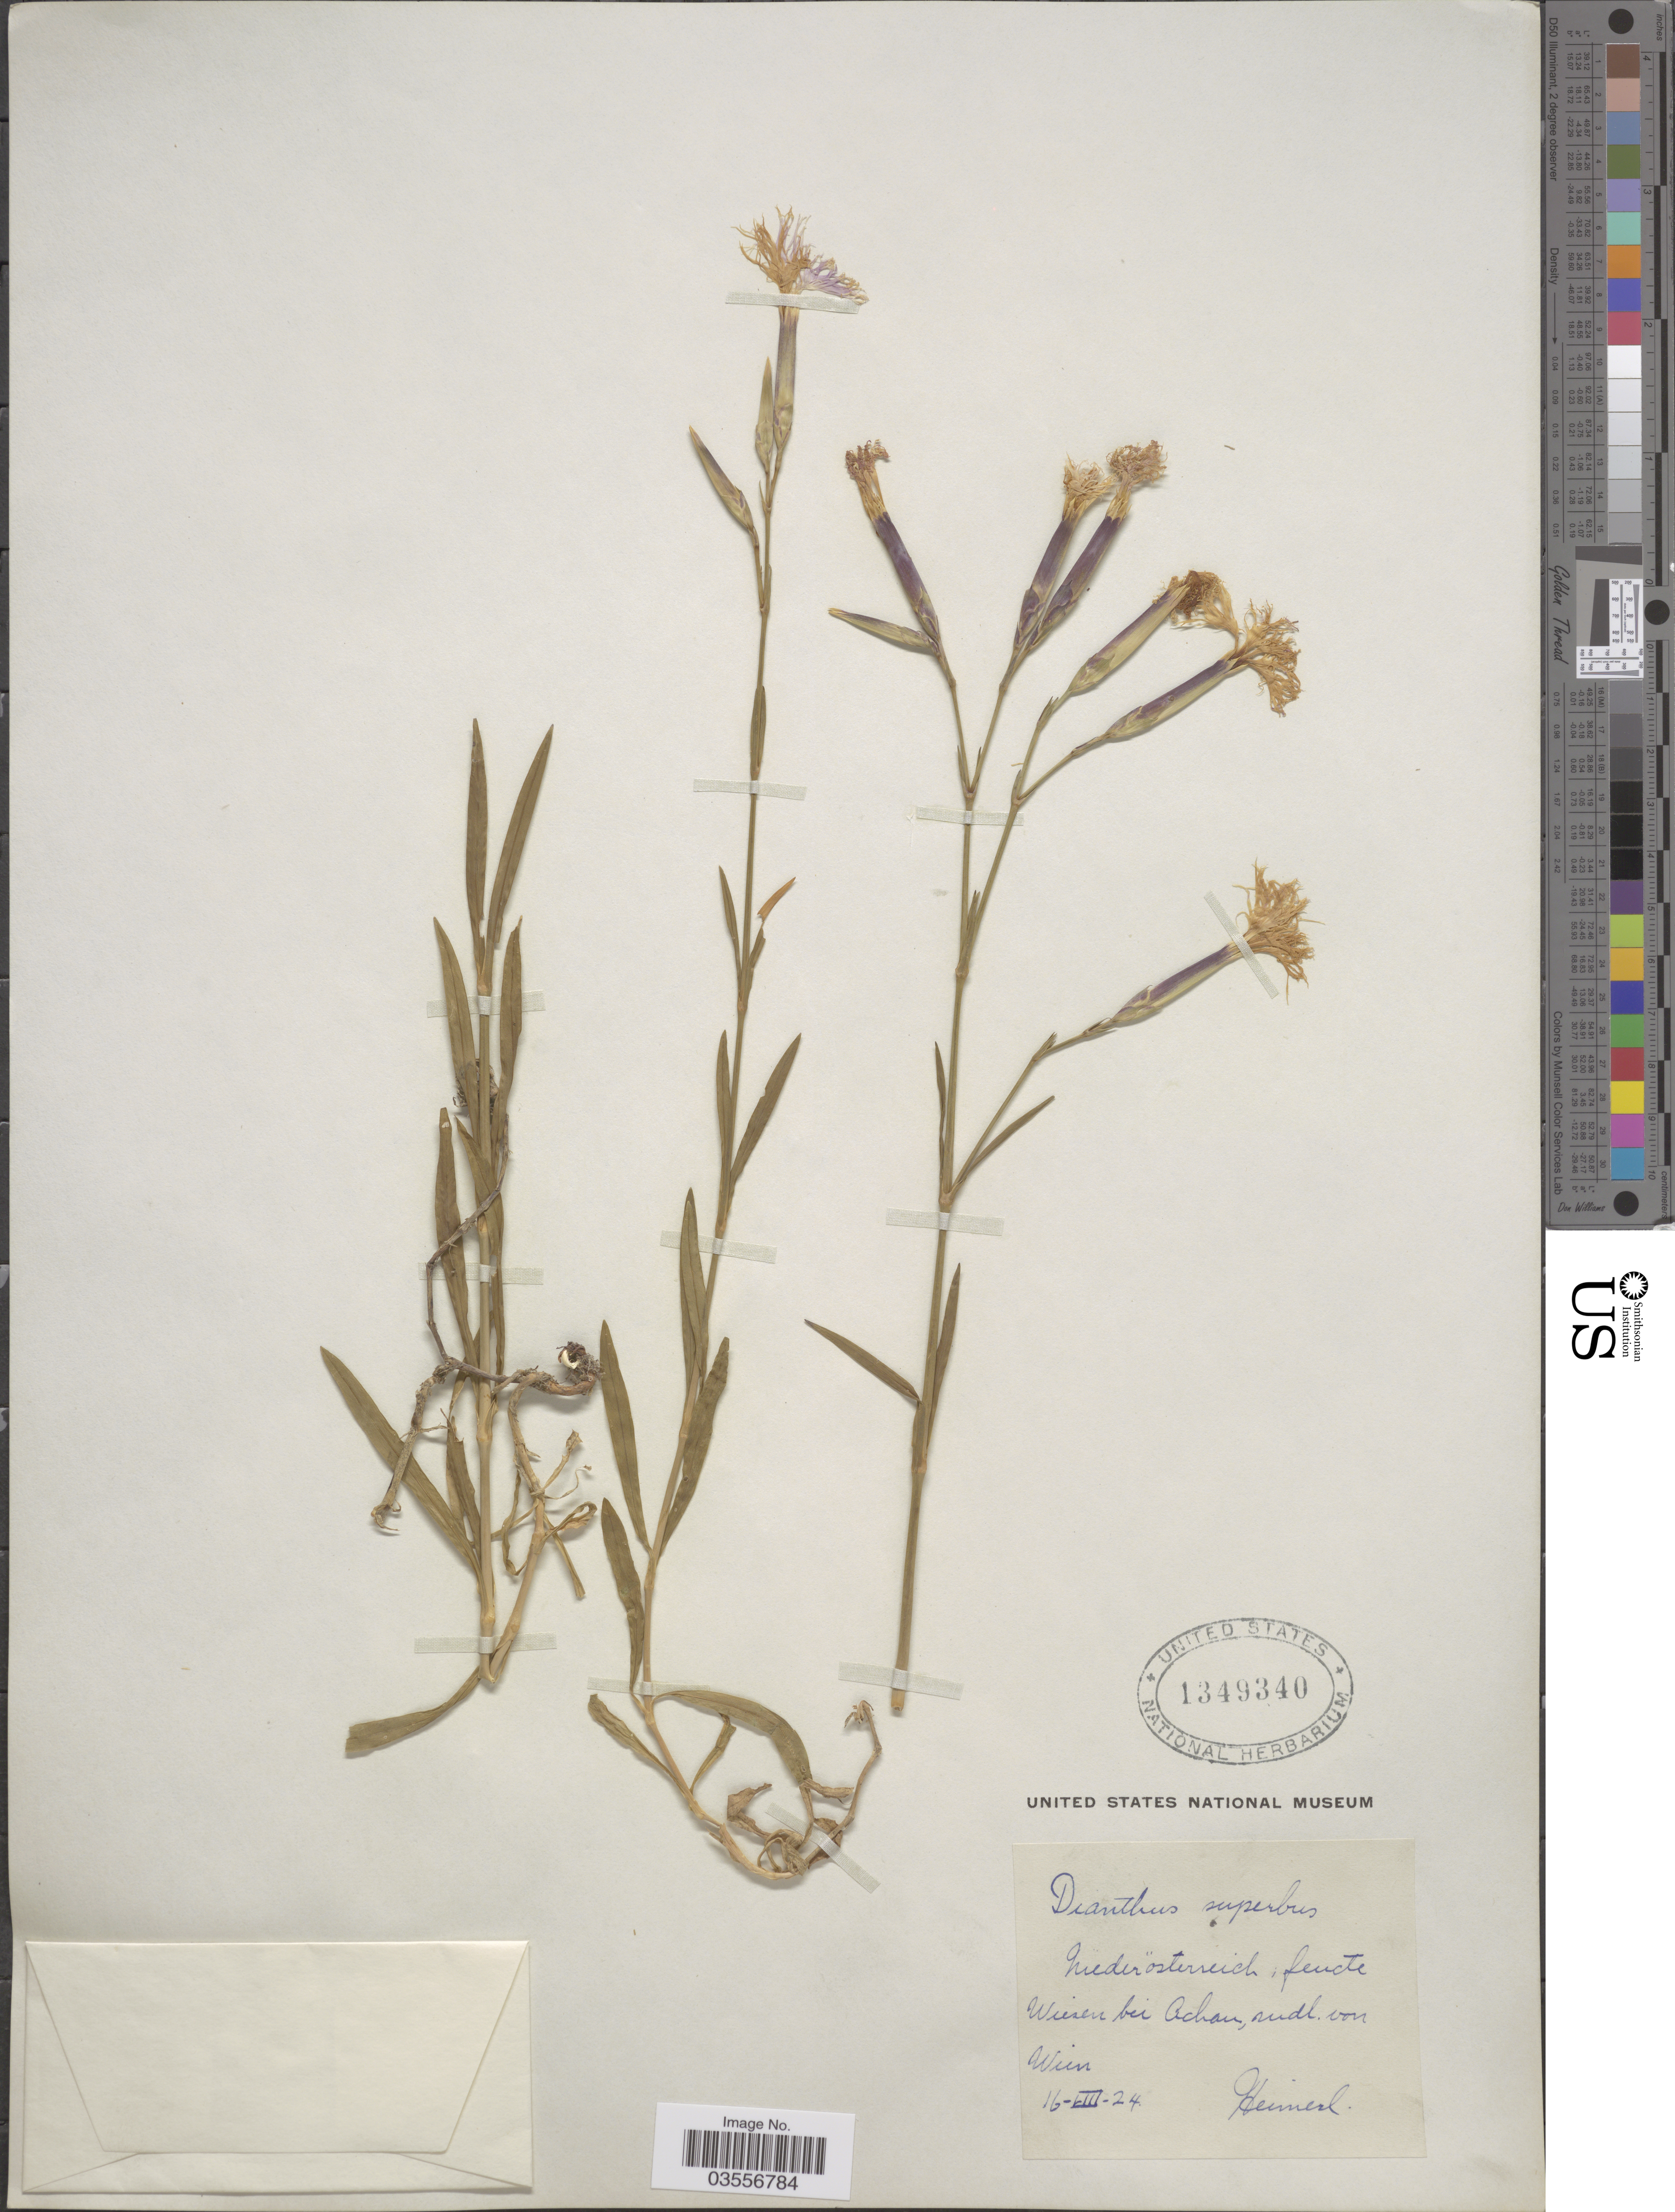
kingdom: Plantae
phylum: Tracheophyta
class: Magnoliopsida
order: Caryophyllales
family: Caryophyllaceae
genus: Dianthus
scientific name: Dianthus superbus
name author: L.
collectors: Heimerl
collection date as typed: Transcribed d/m/y: 16/8/24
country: Austria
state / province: Niederosterreich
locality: Niederösterreich, feucte Wiesen bei Achau, sudl. von Wien.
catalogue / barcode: US 1349340